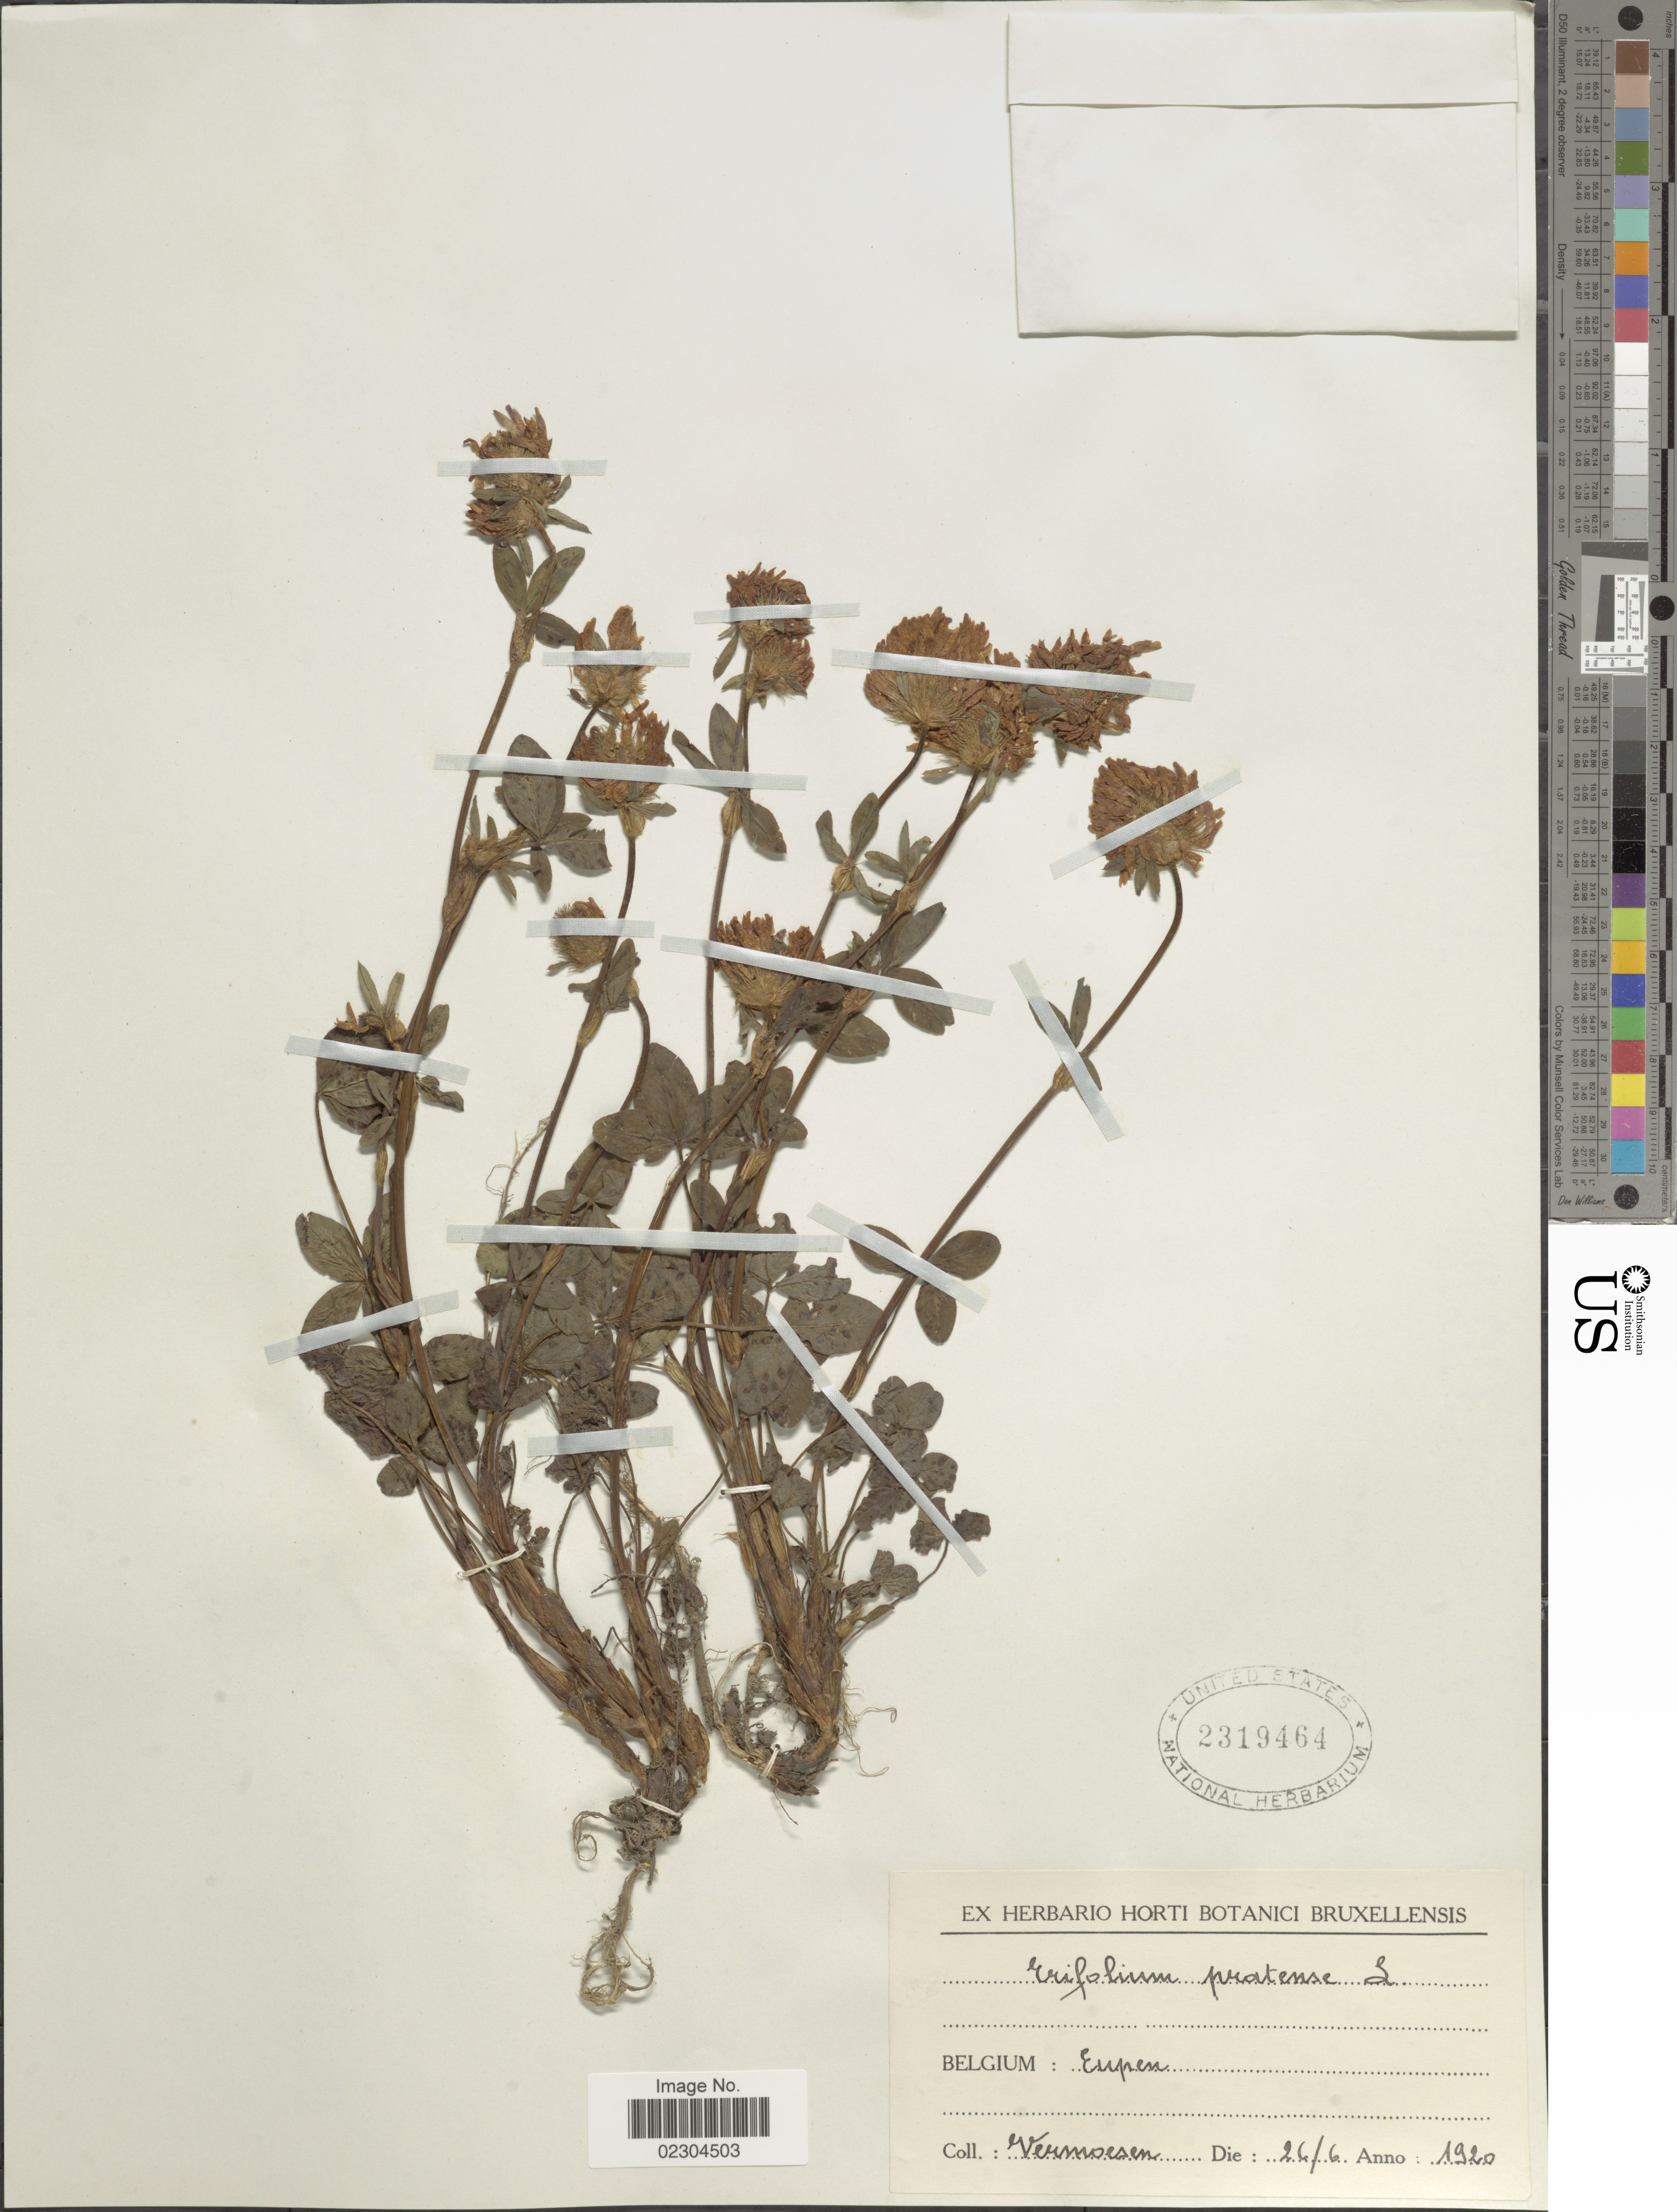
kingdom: Plantae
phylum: Tracheophyta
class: Magnoliopsida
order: Fabales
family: Fabaceae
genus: Trifolium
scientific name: Trifolium pratense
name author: L.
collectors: -- Vermoesen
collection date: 1920-06-26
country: Belgium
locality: Eupen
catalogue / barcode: US 2319464